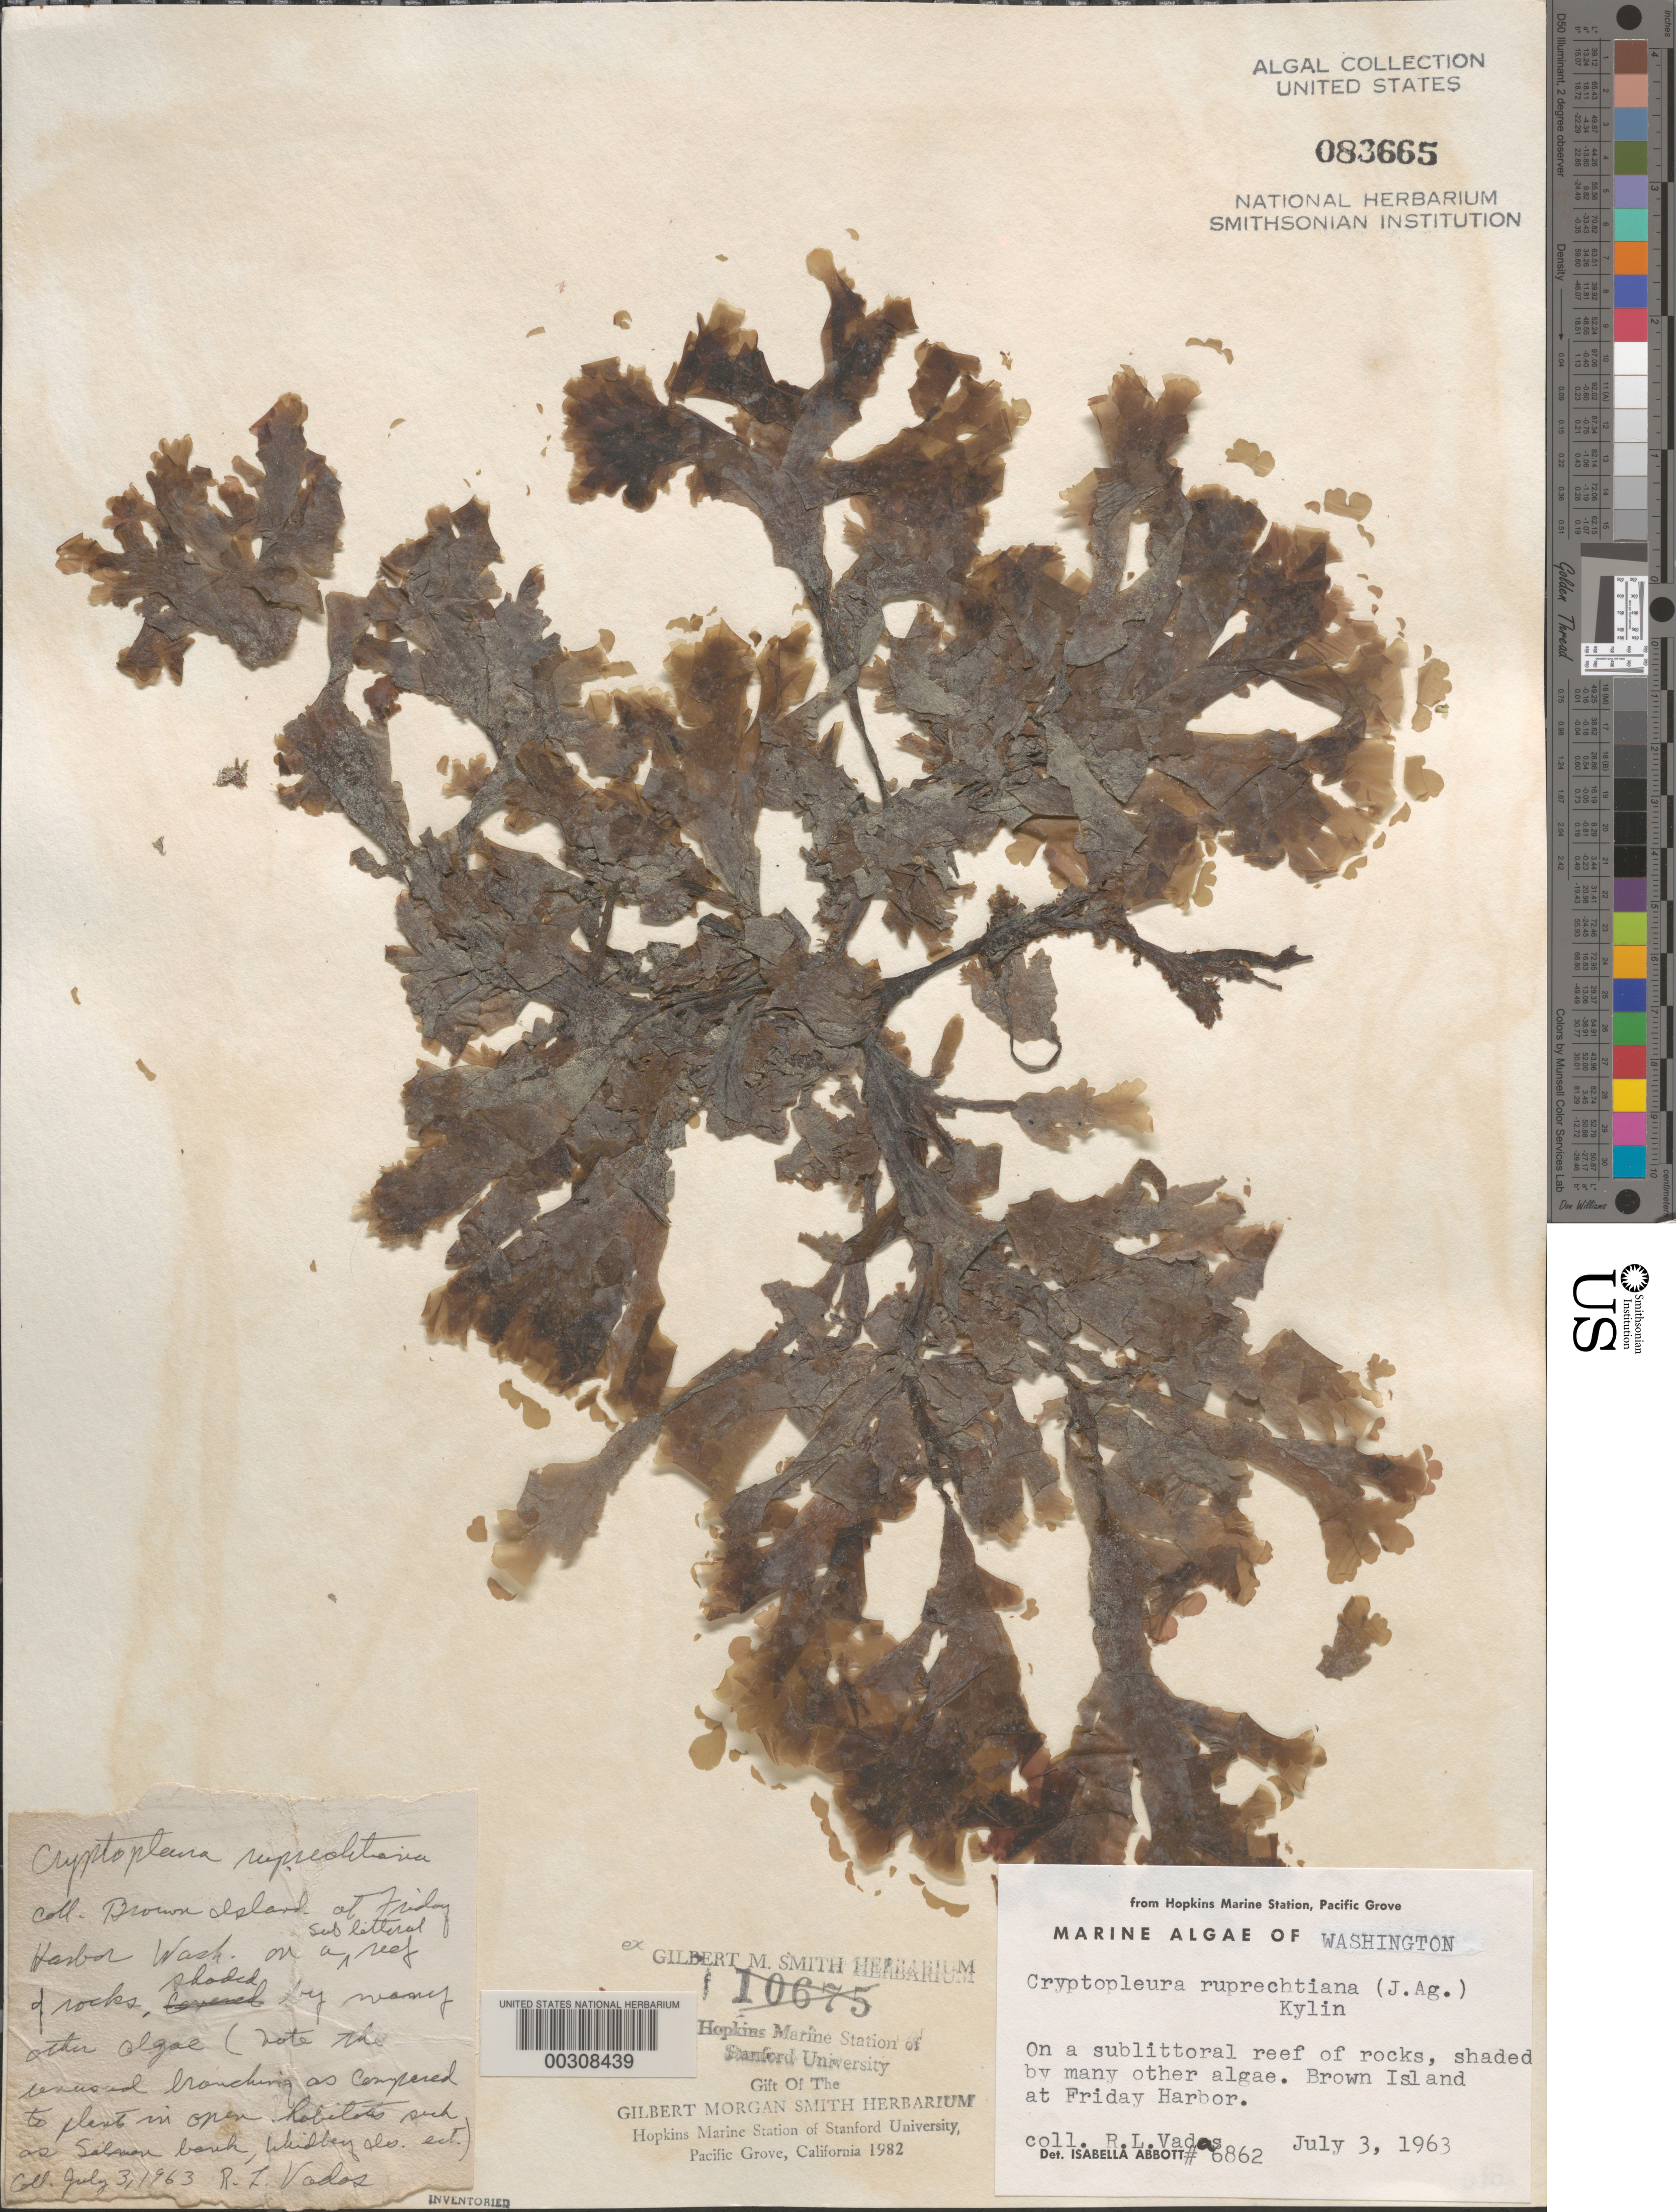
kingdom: Plantae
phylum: Rhodophyta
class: Florideophyceae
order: Ceramiales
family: Delesseriaceae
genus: Cryptopleura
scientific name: Cryptopleura ruprechtiana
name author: (J. Agardh) Kylin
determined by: Abbott, Isabella A.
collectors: R. Vadas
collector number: IAA 6862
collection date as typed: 03 Jul 1963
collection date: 1963-07-03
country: United States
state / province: Washington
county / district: San Juan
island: San Juan Island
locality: Brown Island, Friday Harbor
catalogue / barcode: US 83665